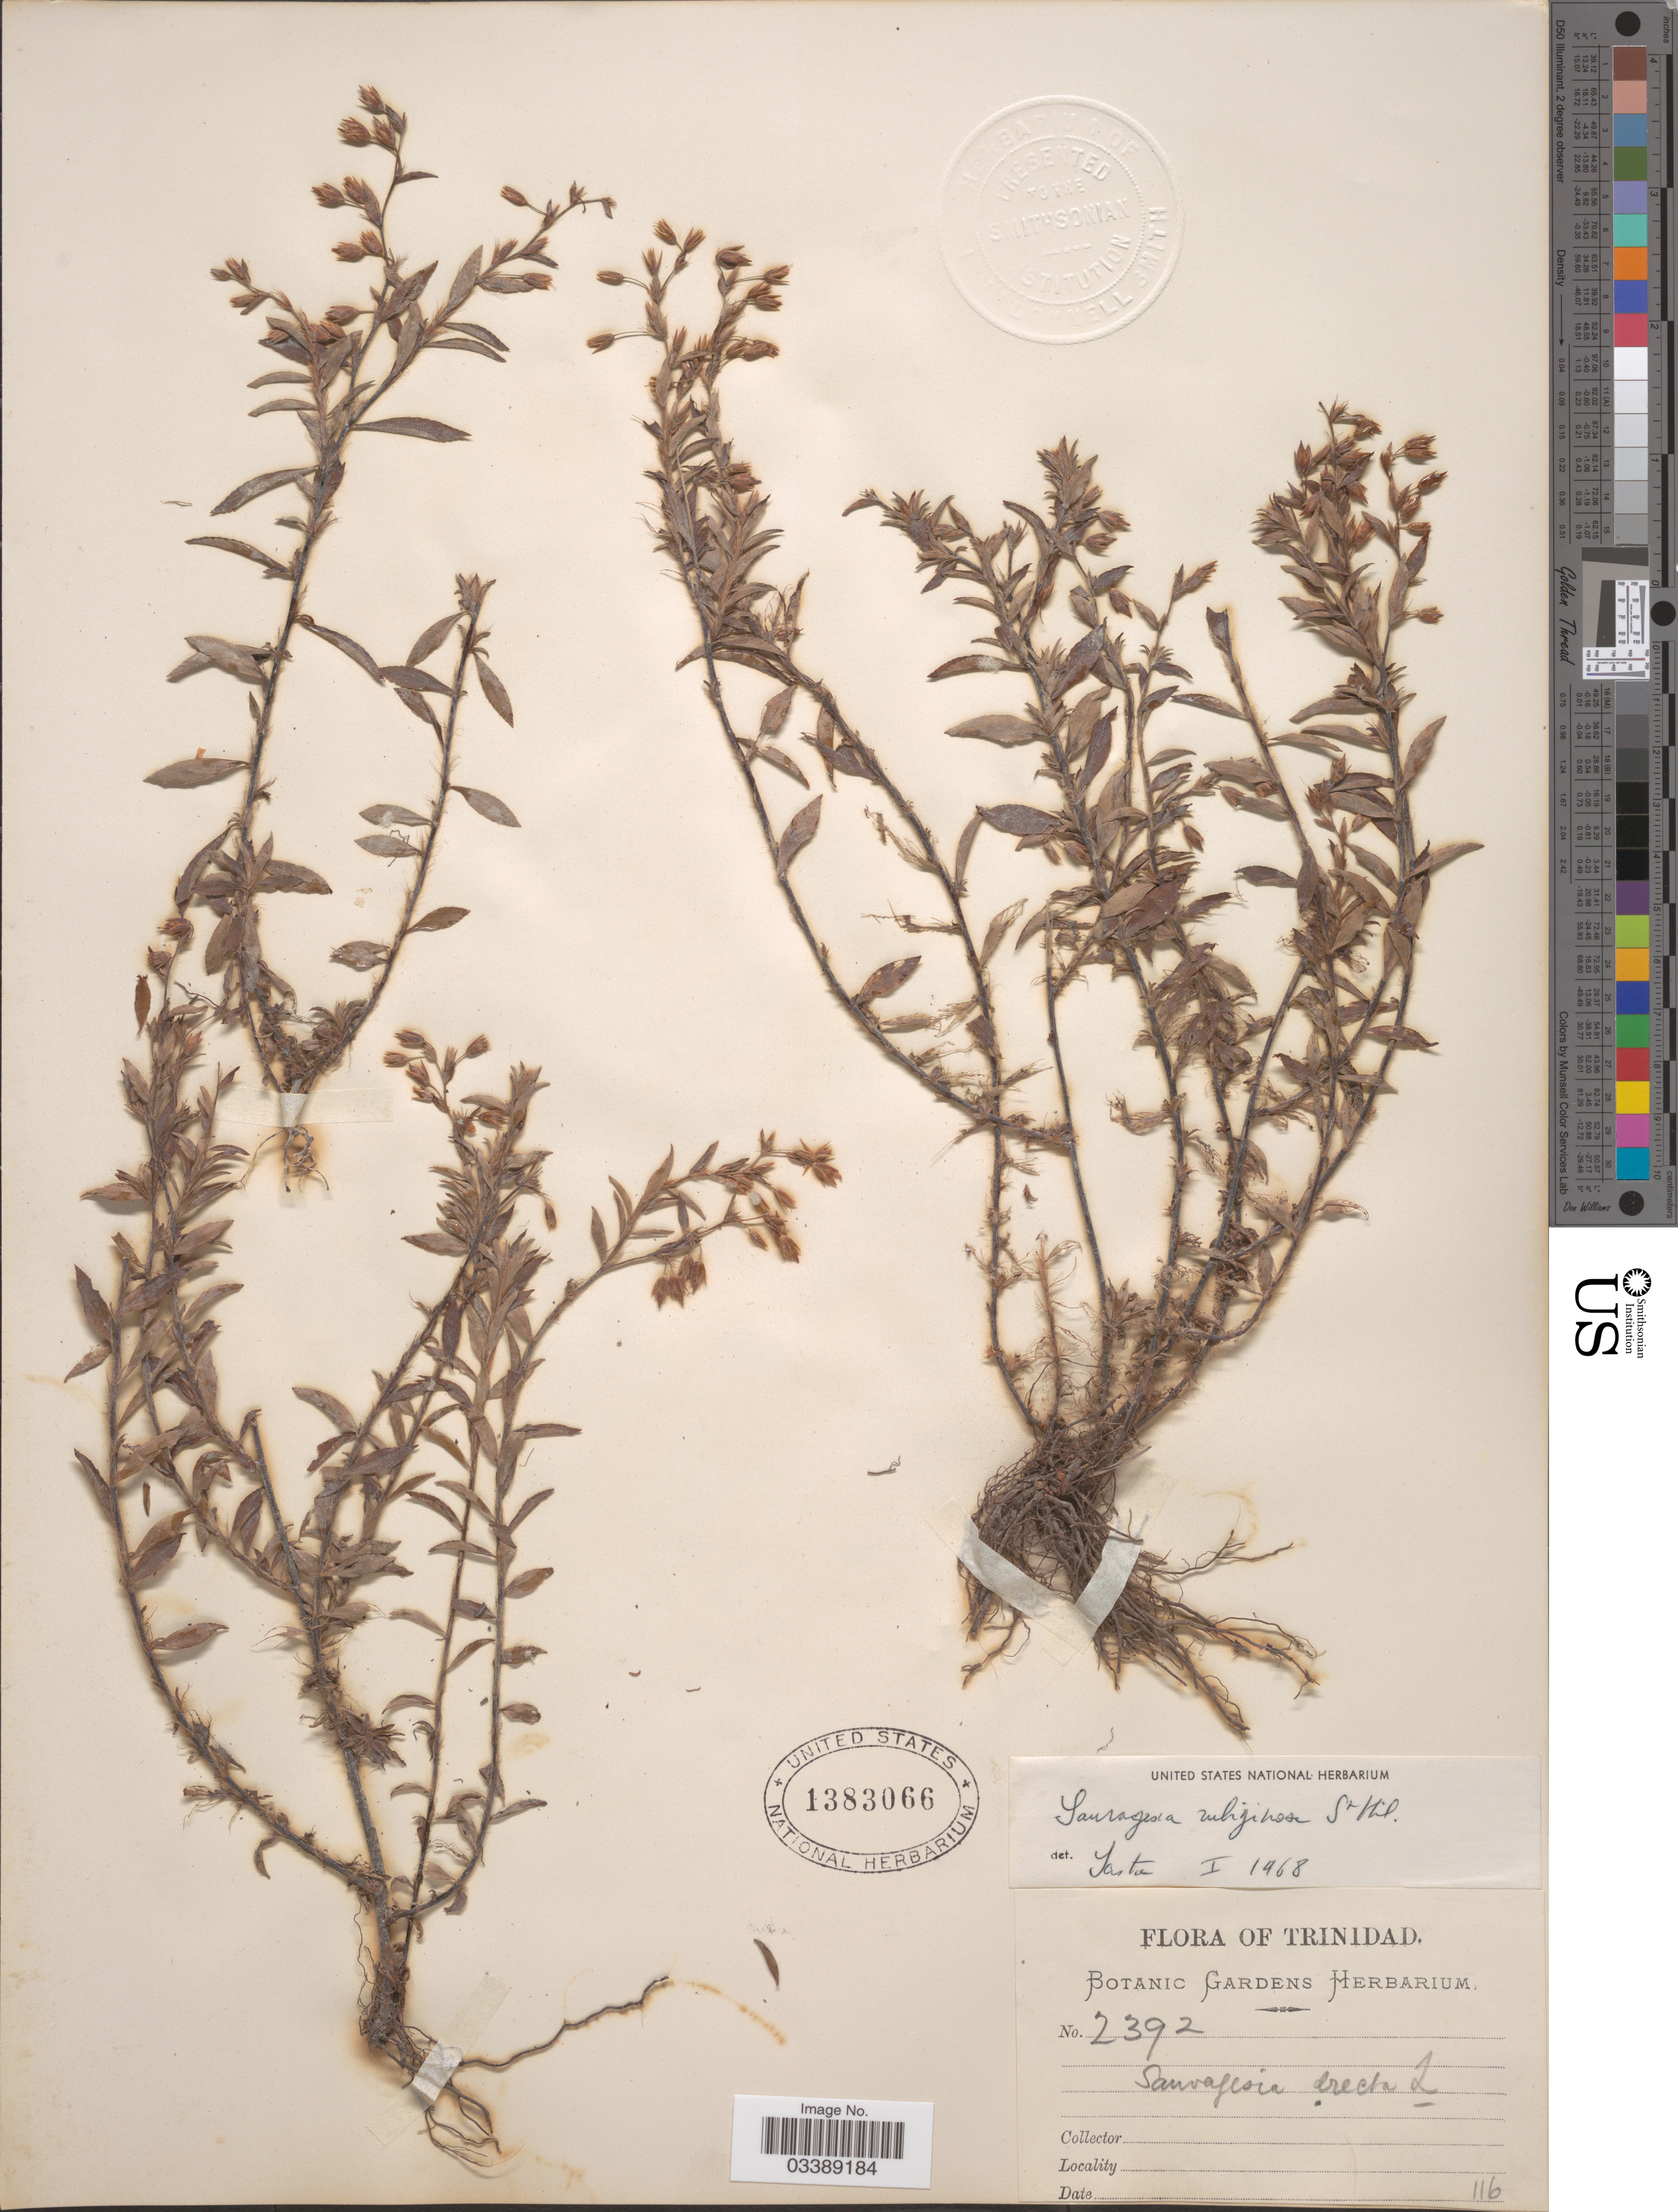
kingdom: Plantae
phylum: Tracheophyta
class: Magnoliopsida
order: Malpighiales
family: Ochnaceae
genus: Sauvagesia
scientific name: Sauvagesia rubiginosa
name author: A. St.-Hil.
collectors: ex herb. Botanic Gardens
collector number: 2392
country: Trinidad and Tobago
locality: Trinidad.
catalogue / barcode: US 1383066